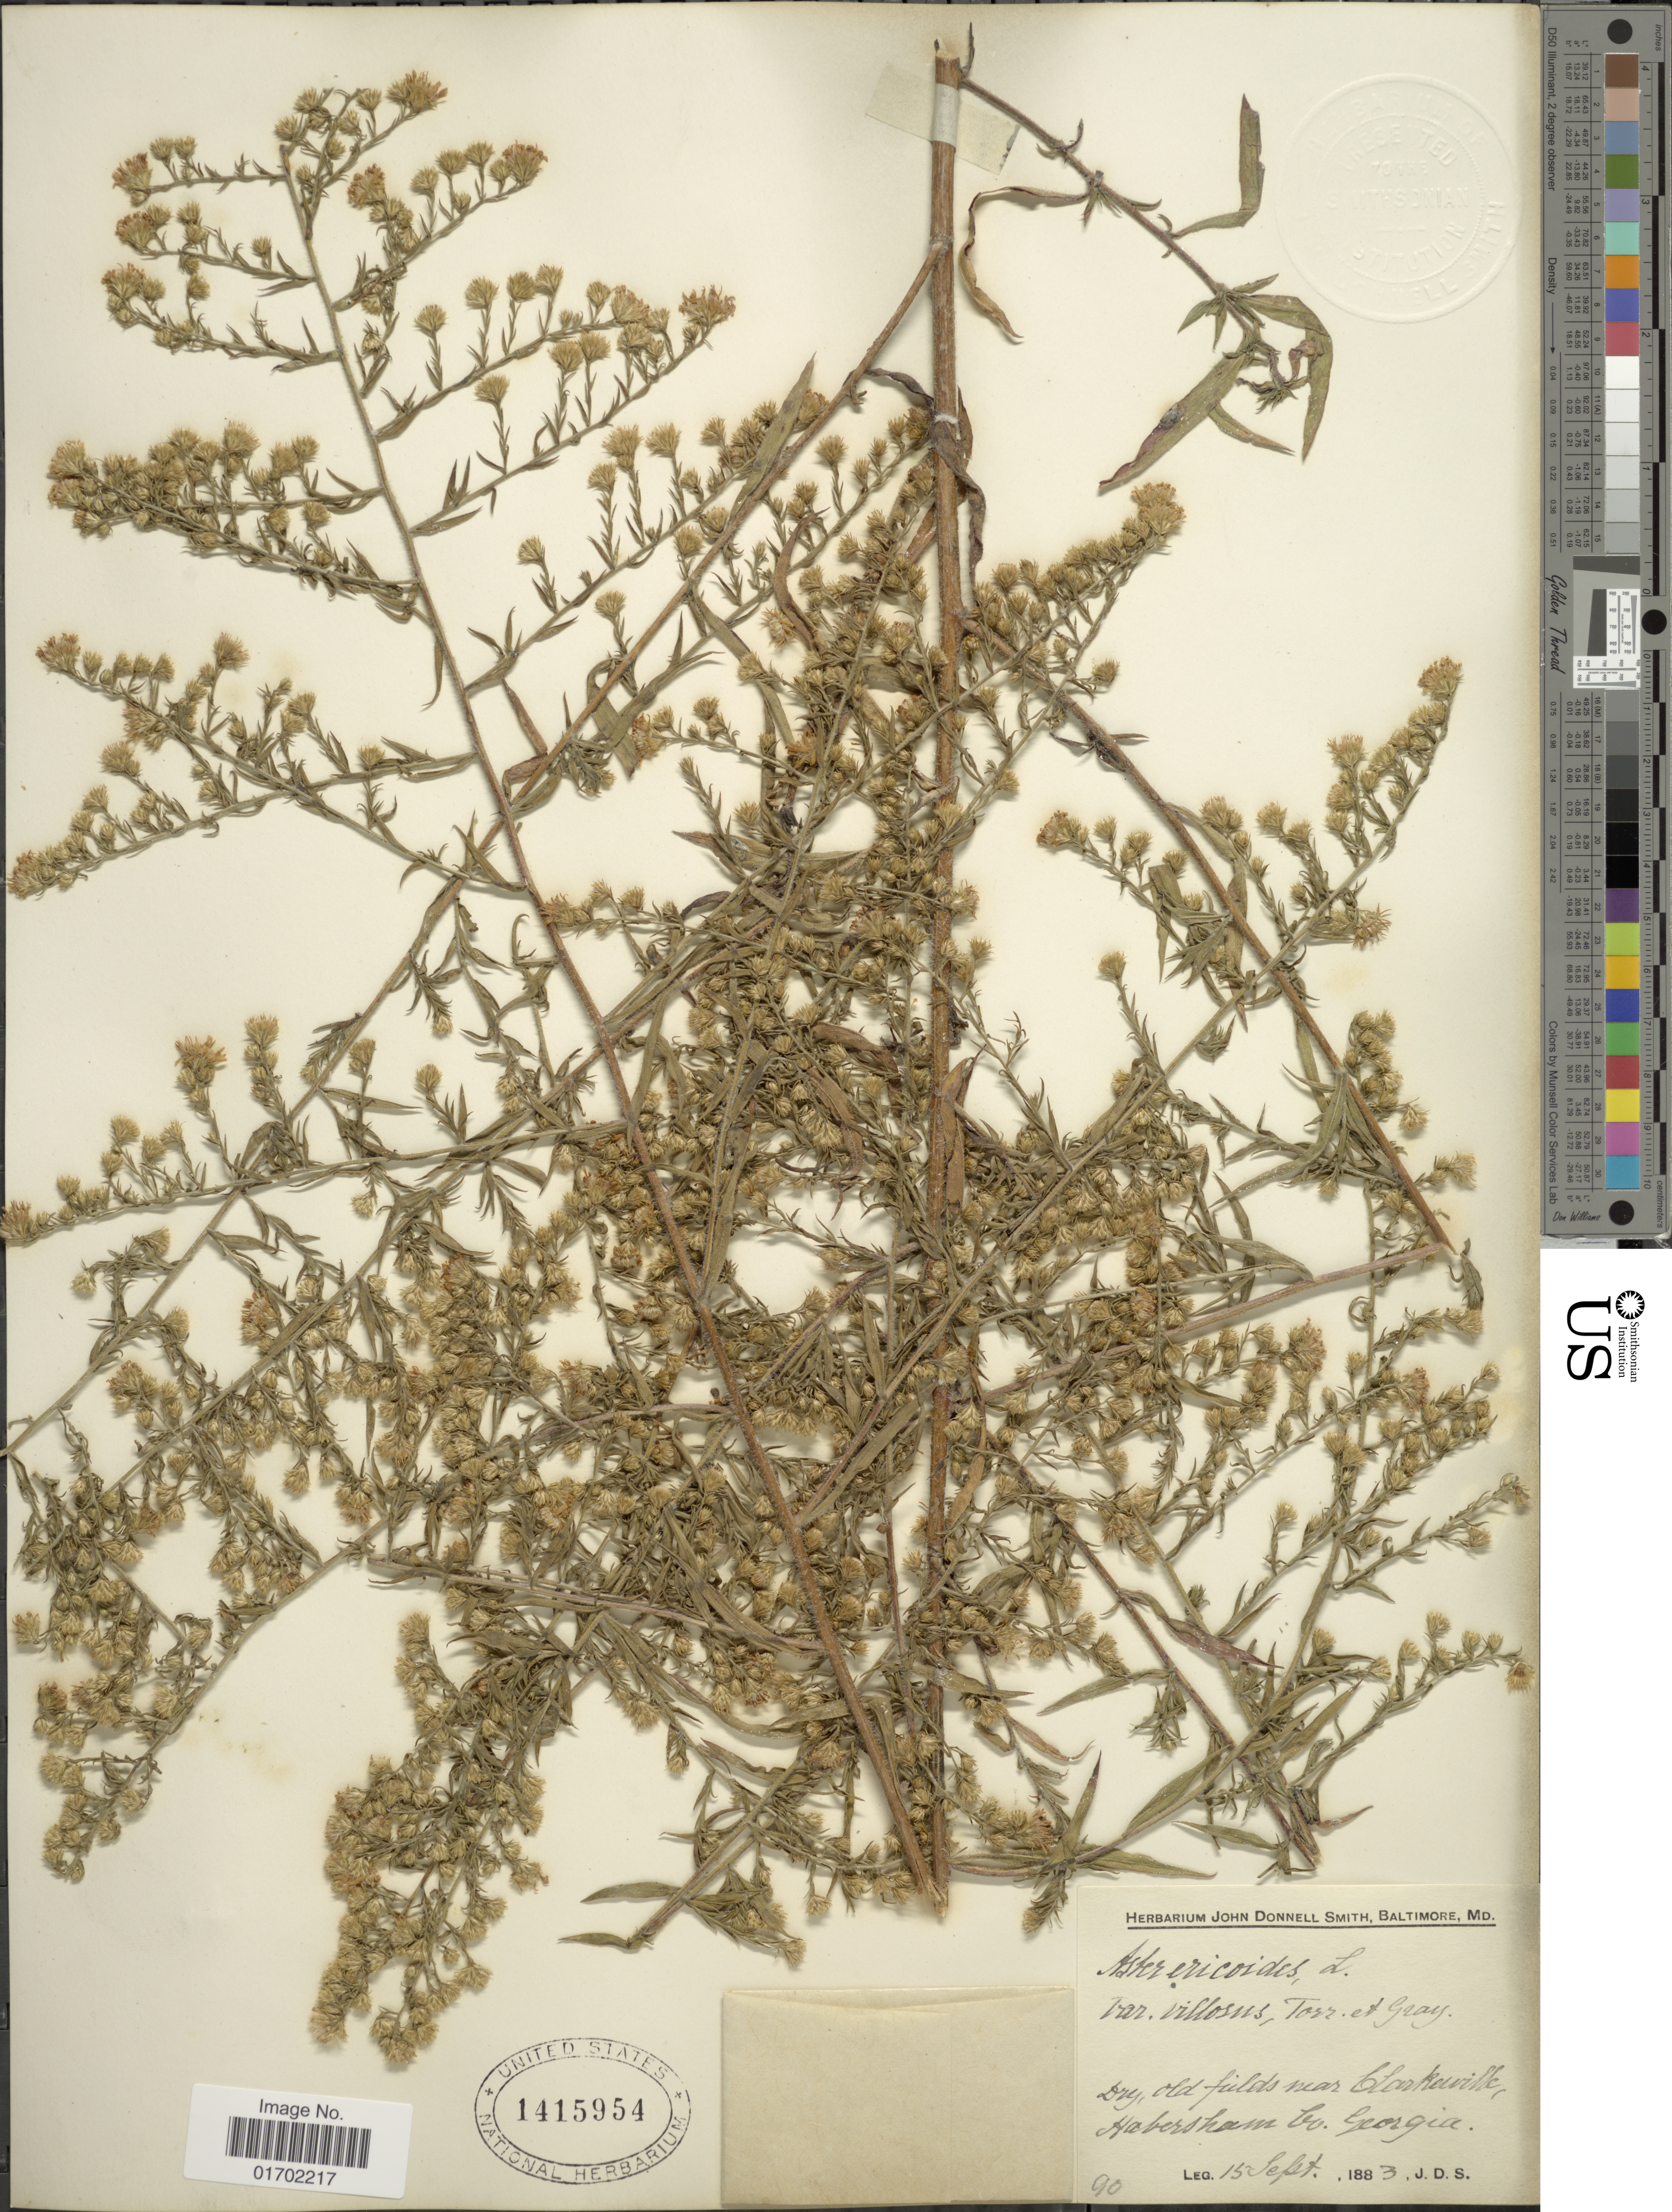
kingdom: Plantae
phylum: Tracheophyta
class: Magnoliopsida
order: Asterales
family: Asteraceae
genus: Symphyotrichum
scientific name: Symphyotrichum pilosum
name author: (Willd.) G.L. Nesom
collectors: J. Donnell Smith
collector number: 90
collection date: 1883-09-15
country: United States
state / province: Georgia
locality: Near Clarkeville, Habersham Co.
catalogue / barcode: US 1415954